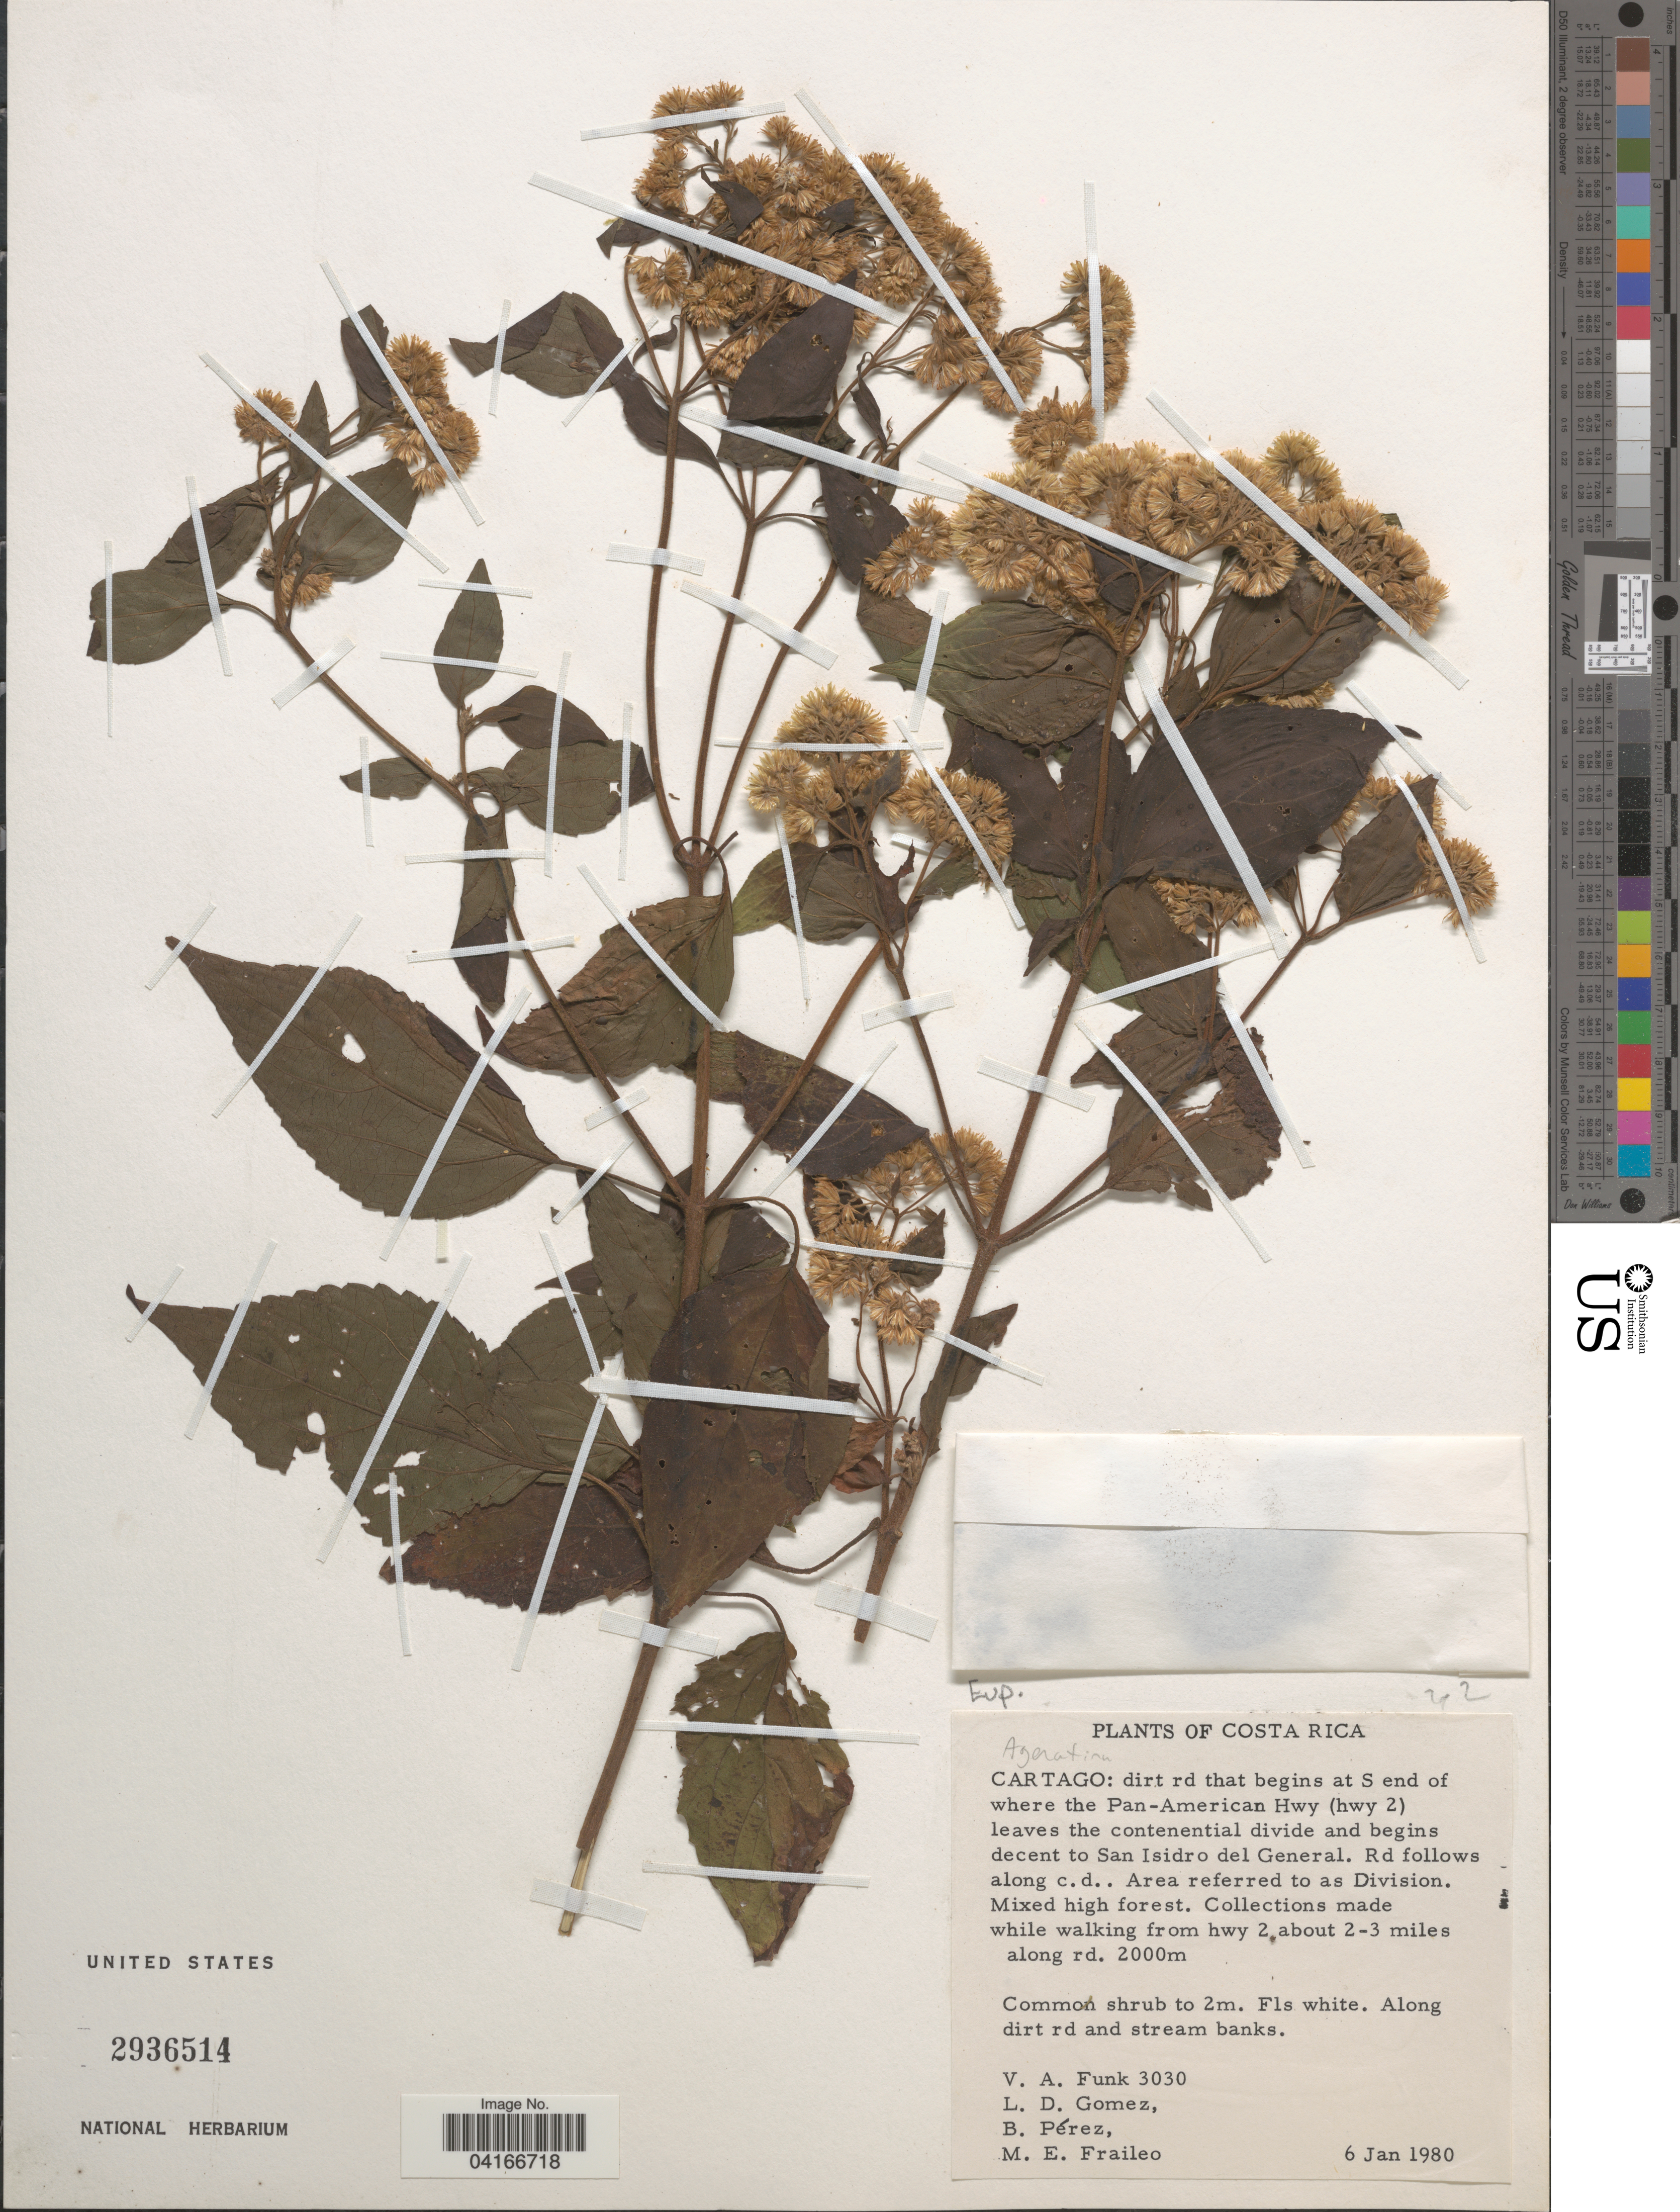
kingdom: Plantae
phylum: Tracheophyta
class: Magnoliopsida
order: Asterales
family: Asteraceae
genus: Ageratina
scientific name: Ageratina sp.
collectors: V. Funk, L. D. Gómez, B. Pérez & M. Fraileo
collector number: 3030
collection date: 1980-01-06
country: Costa Rica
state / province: Cartago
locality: Dirt rd that begins at S end of where the Pan-American Hwy (hwy 2) leaves the contenential divide and begins decent to San Isidro del General. Rd follows along c.d. Area referred to as Division. Collections made while walking from Hwy 2 about 2-3 miles along rd.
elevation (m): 2000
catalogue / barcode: US 2936514